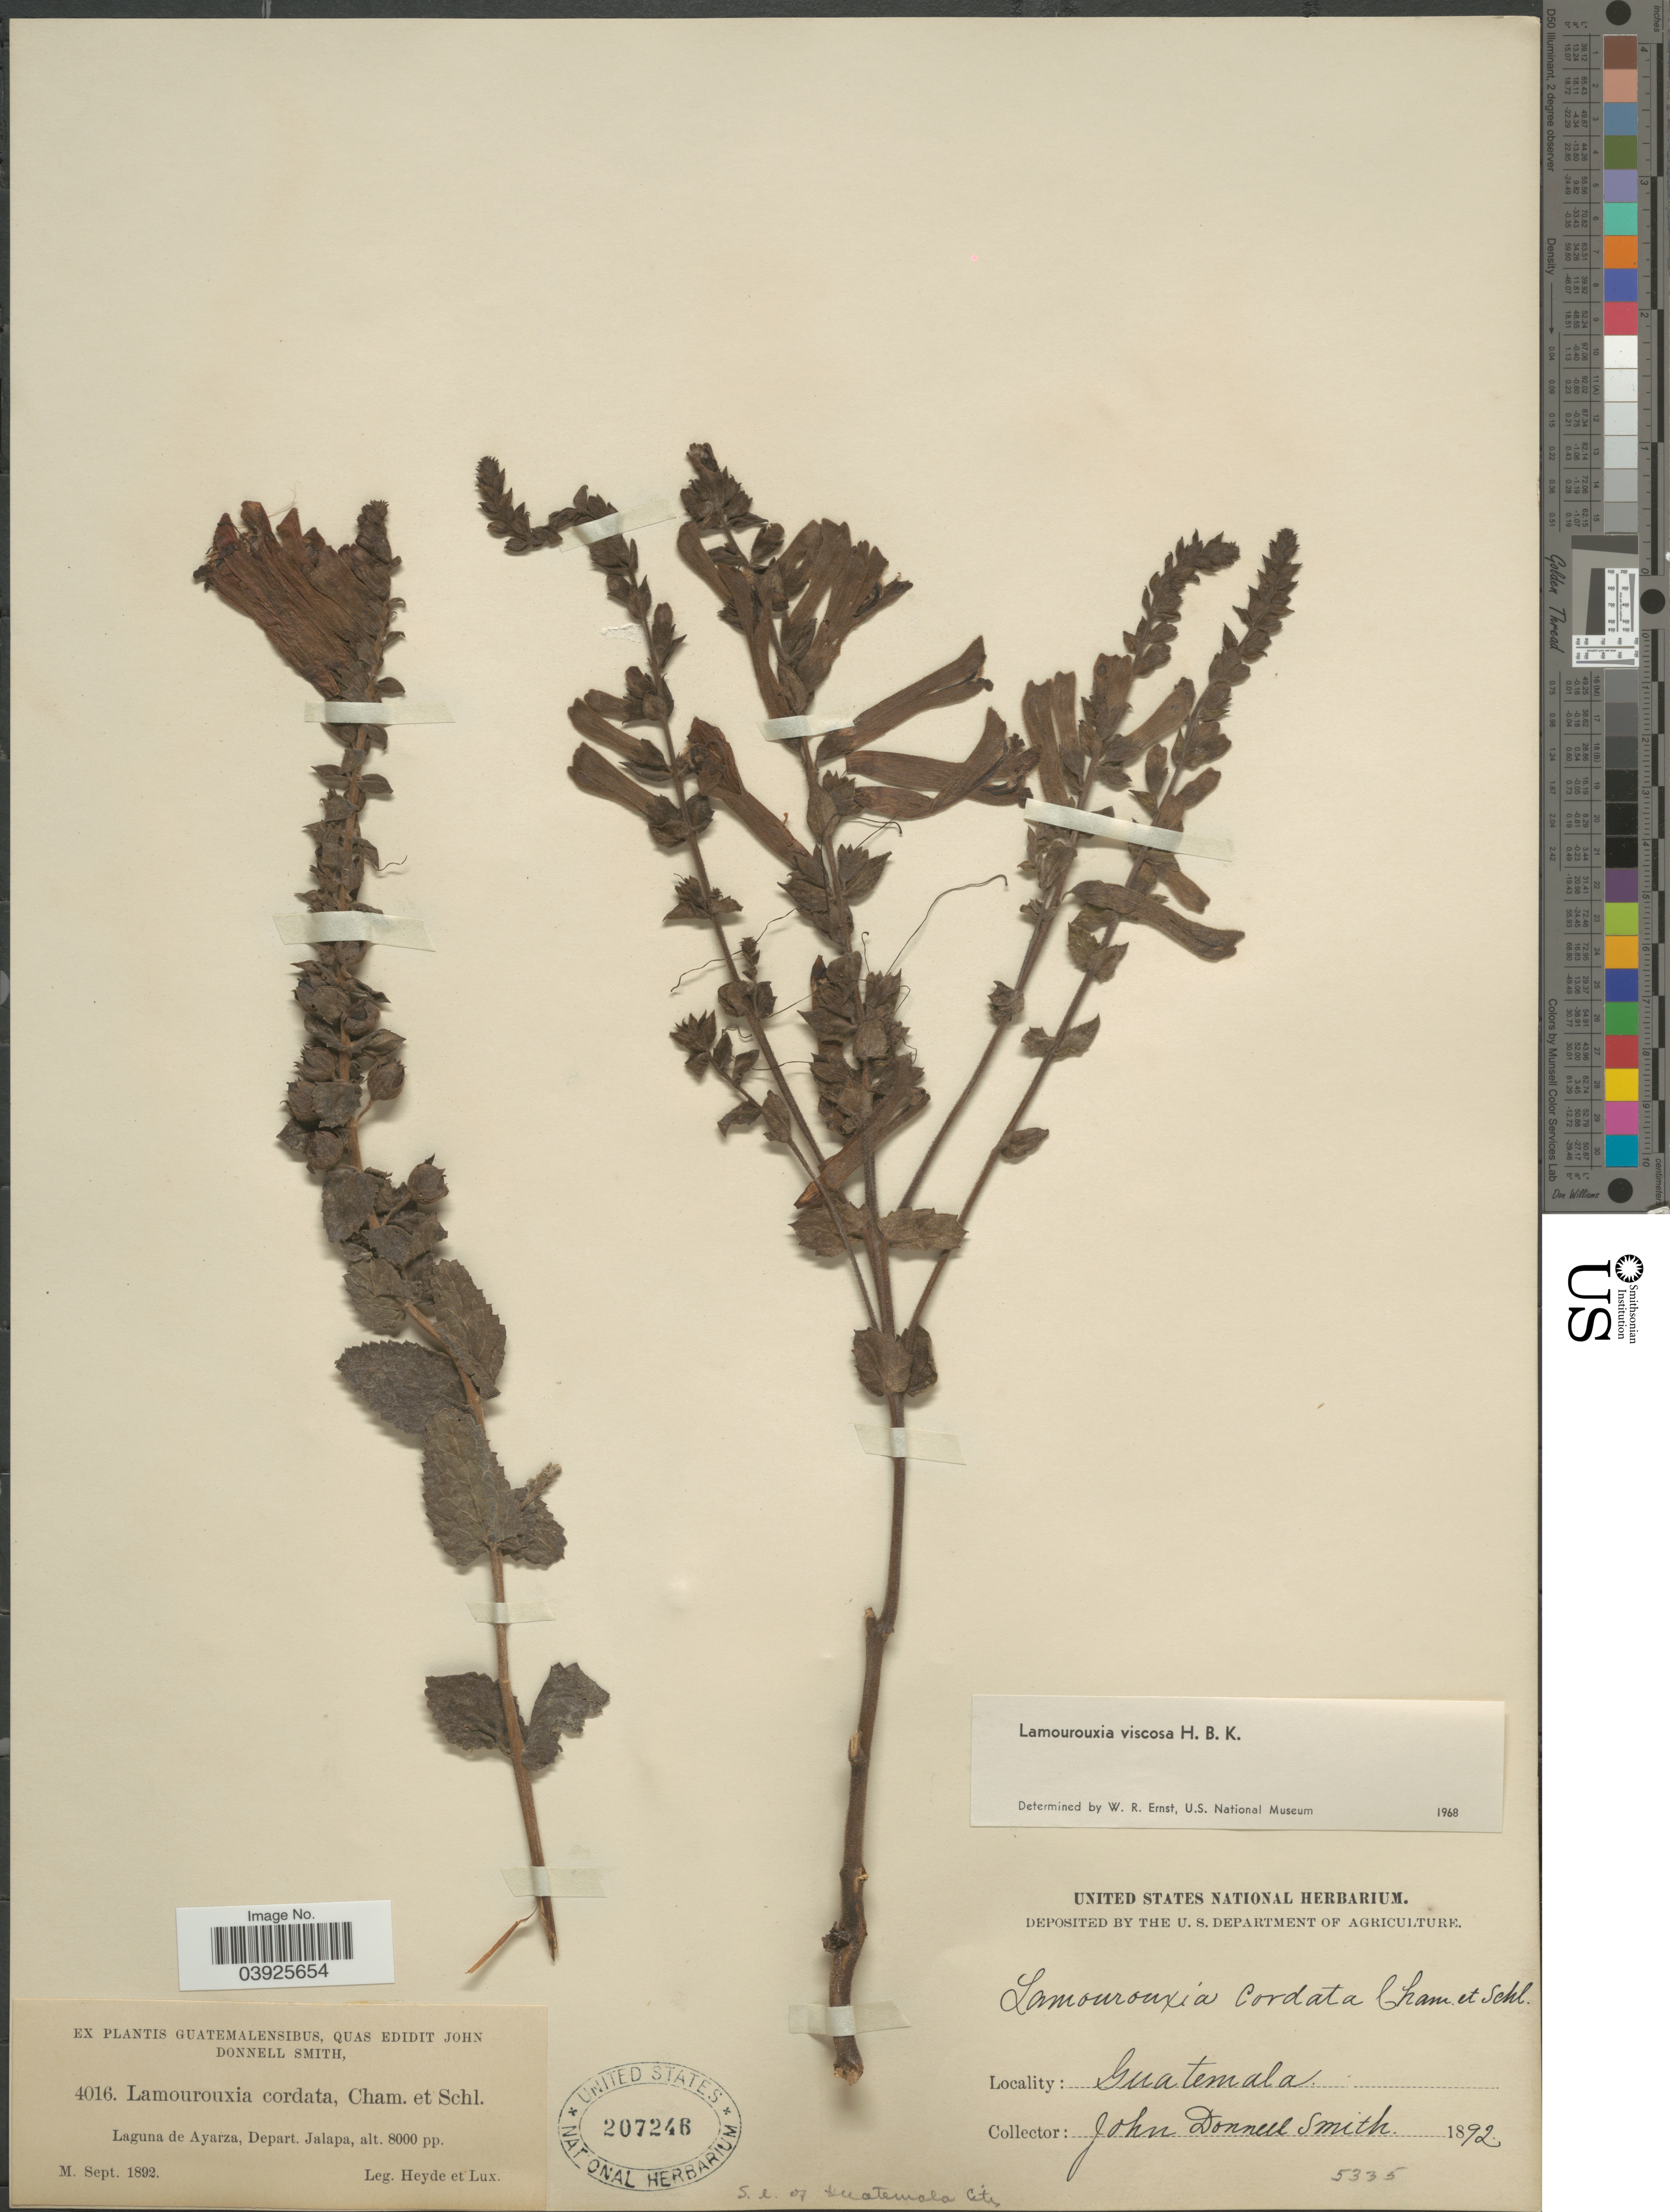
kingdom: Plantae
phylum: Tracheophyta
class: Magnoliopsida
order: Lamiales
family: Orobanchaceae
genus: Lamourouxia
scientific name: Lamourouxia viscosa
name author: Kunth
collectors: J. Donnell Smith & Lux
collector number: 4016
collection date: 1892-09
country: Guatemala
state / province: Jalapa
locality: Laguna de Ayarza, Depart. Jalapa. S.e. of Guatemala City.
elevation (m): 2438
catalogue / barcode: US 207246